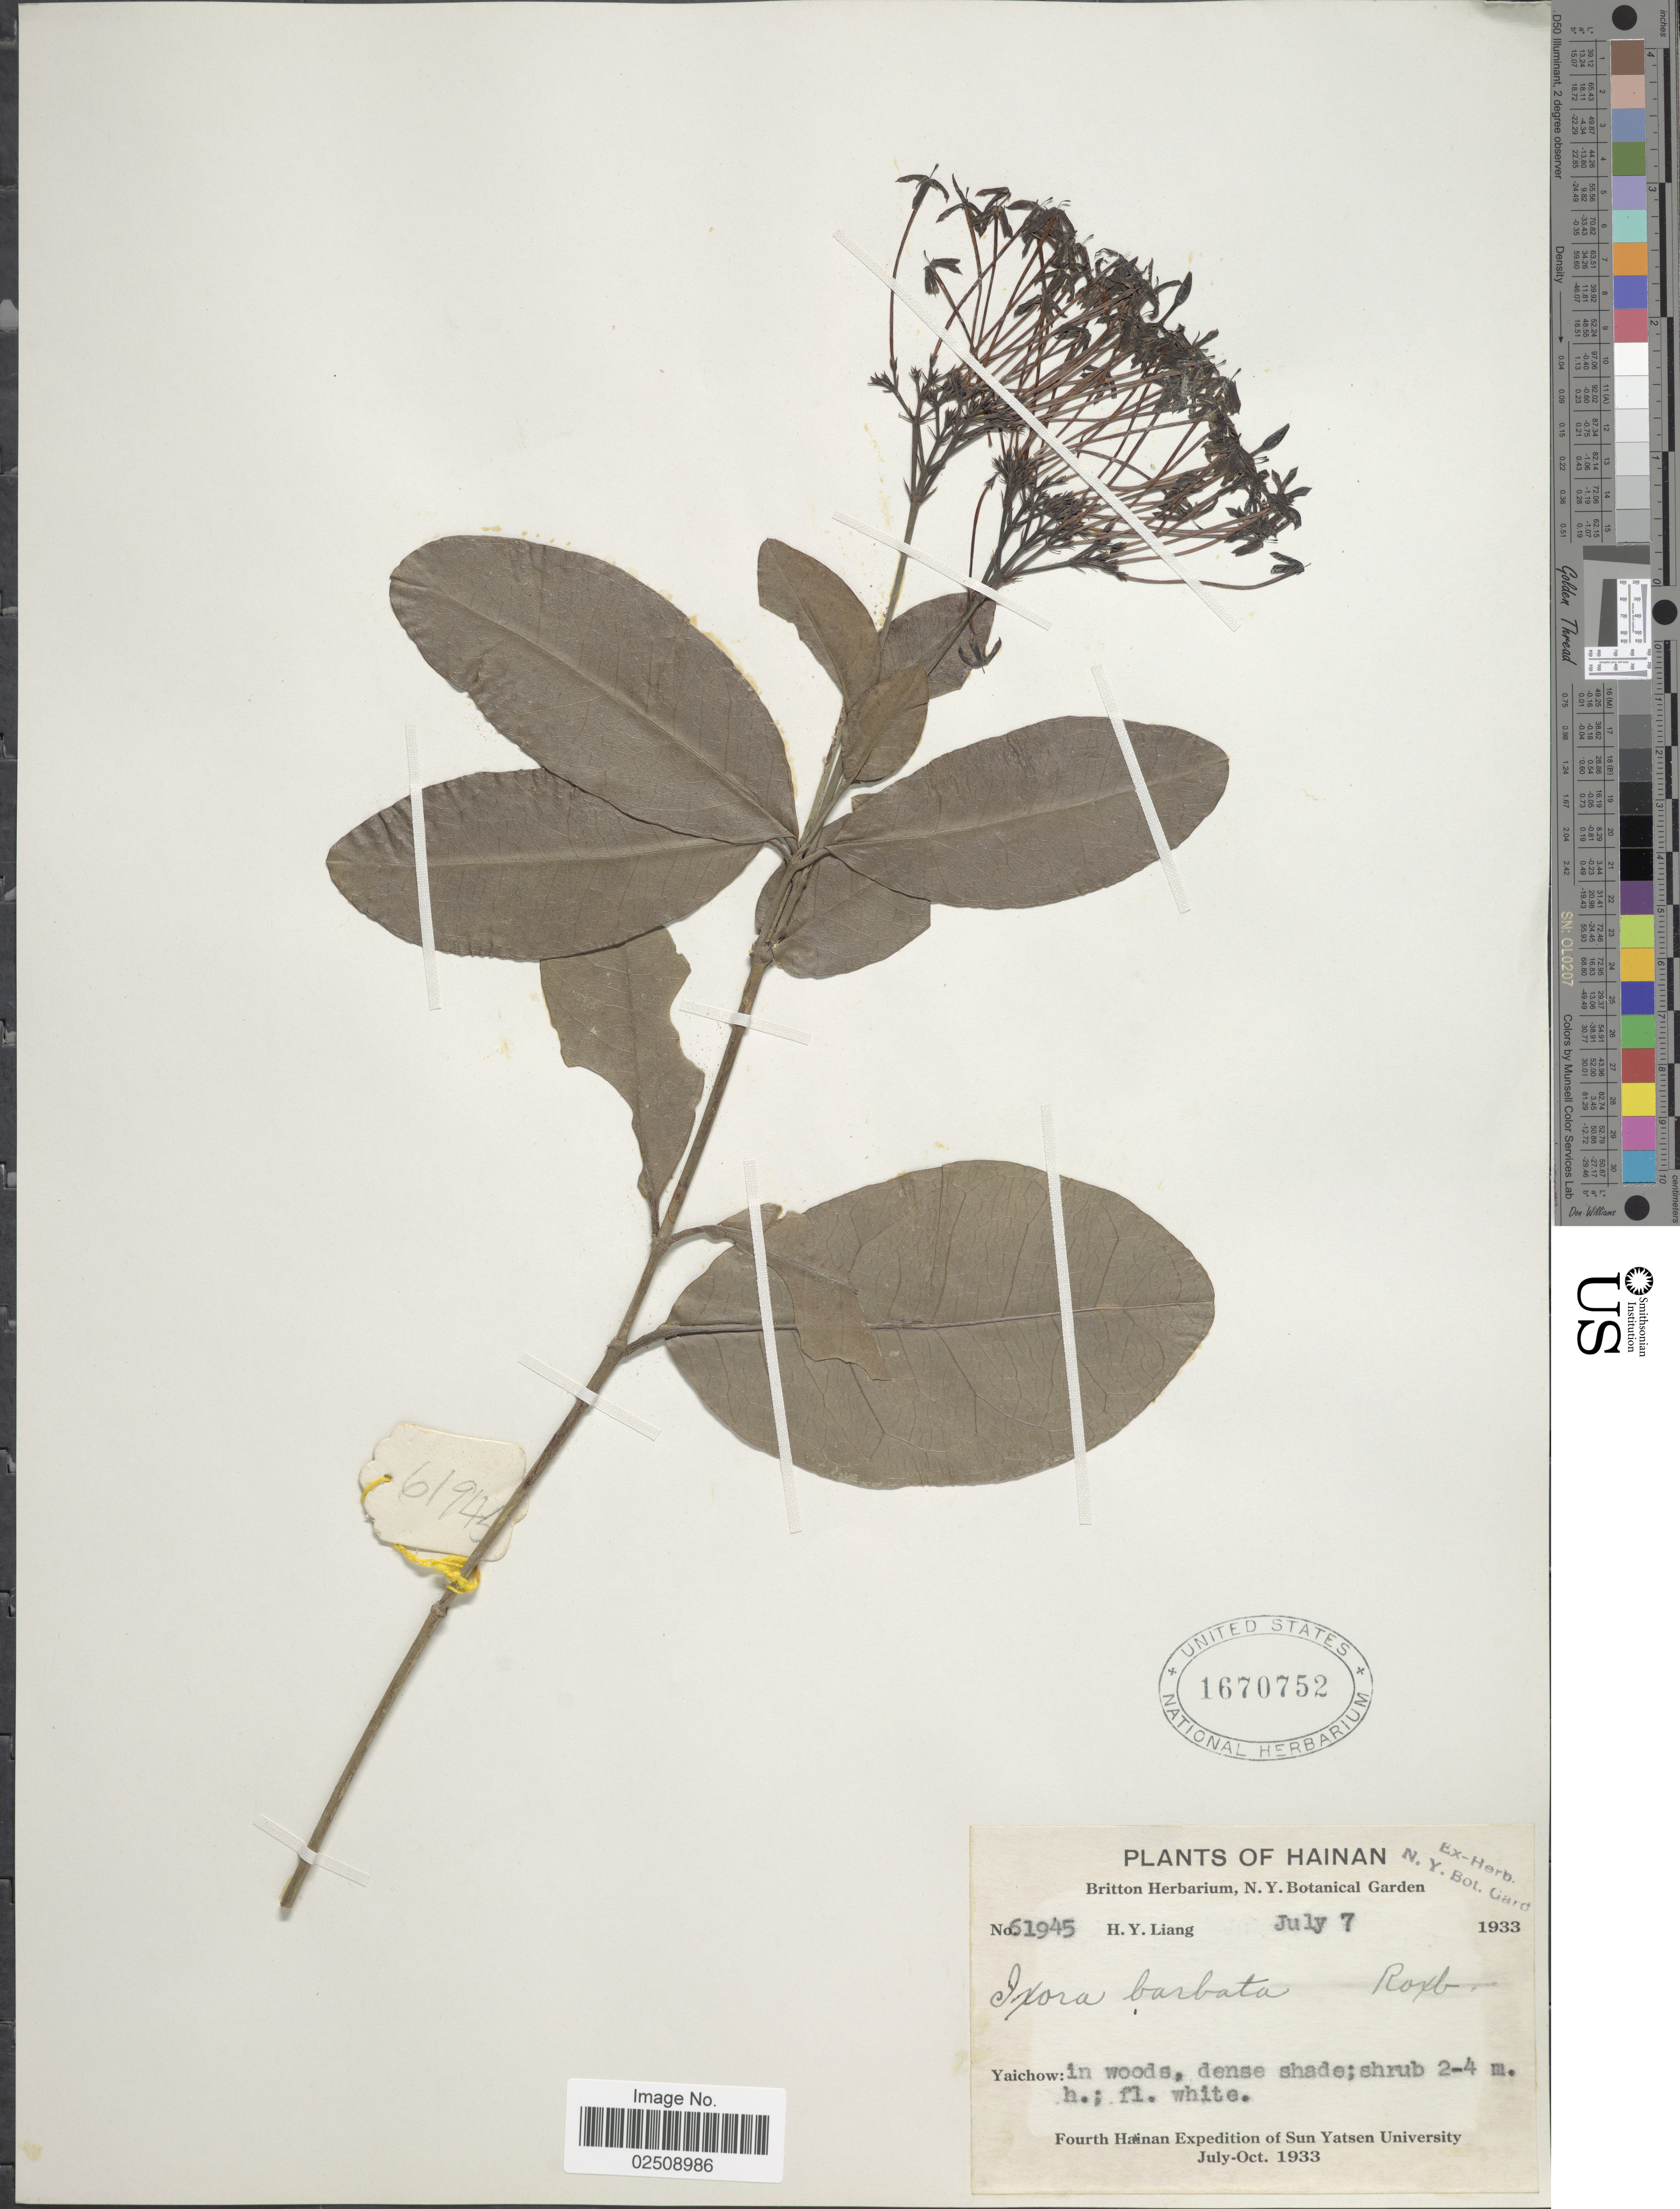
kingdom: Plantae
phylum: Tracheophyta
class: Magnoliopsida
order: Gentianales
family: Rubiaceae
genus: Ixora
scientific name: Ixora barbata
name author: Roxb. ex Sm.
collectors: H. Y. Liang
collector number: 61945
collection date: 1933-07-07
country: China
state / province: Hainan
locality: Yaichow: in woods, dense shade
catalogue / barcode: US 1670752